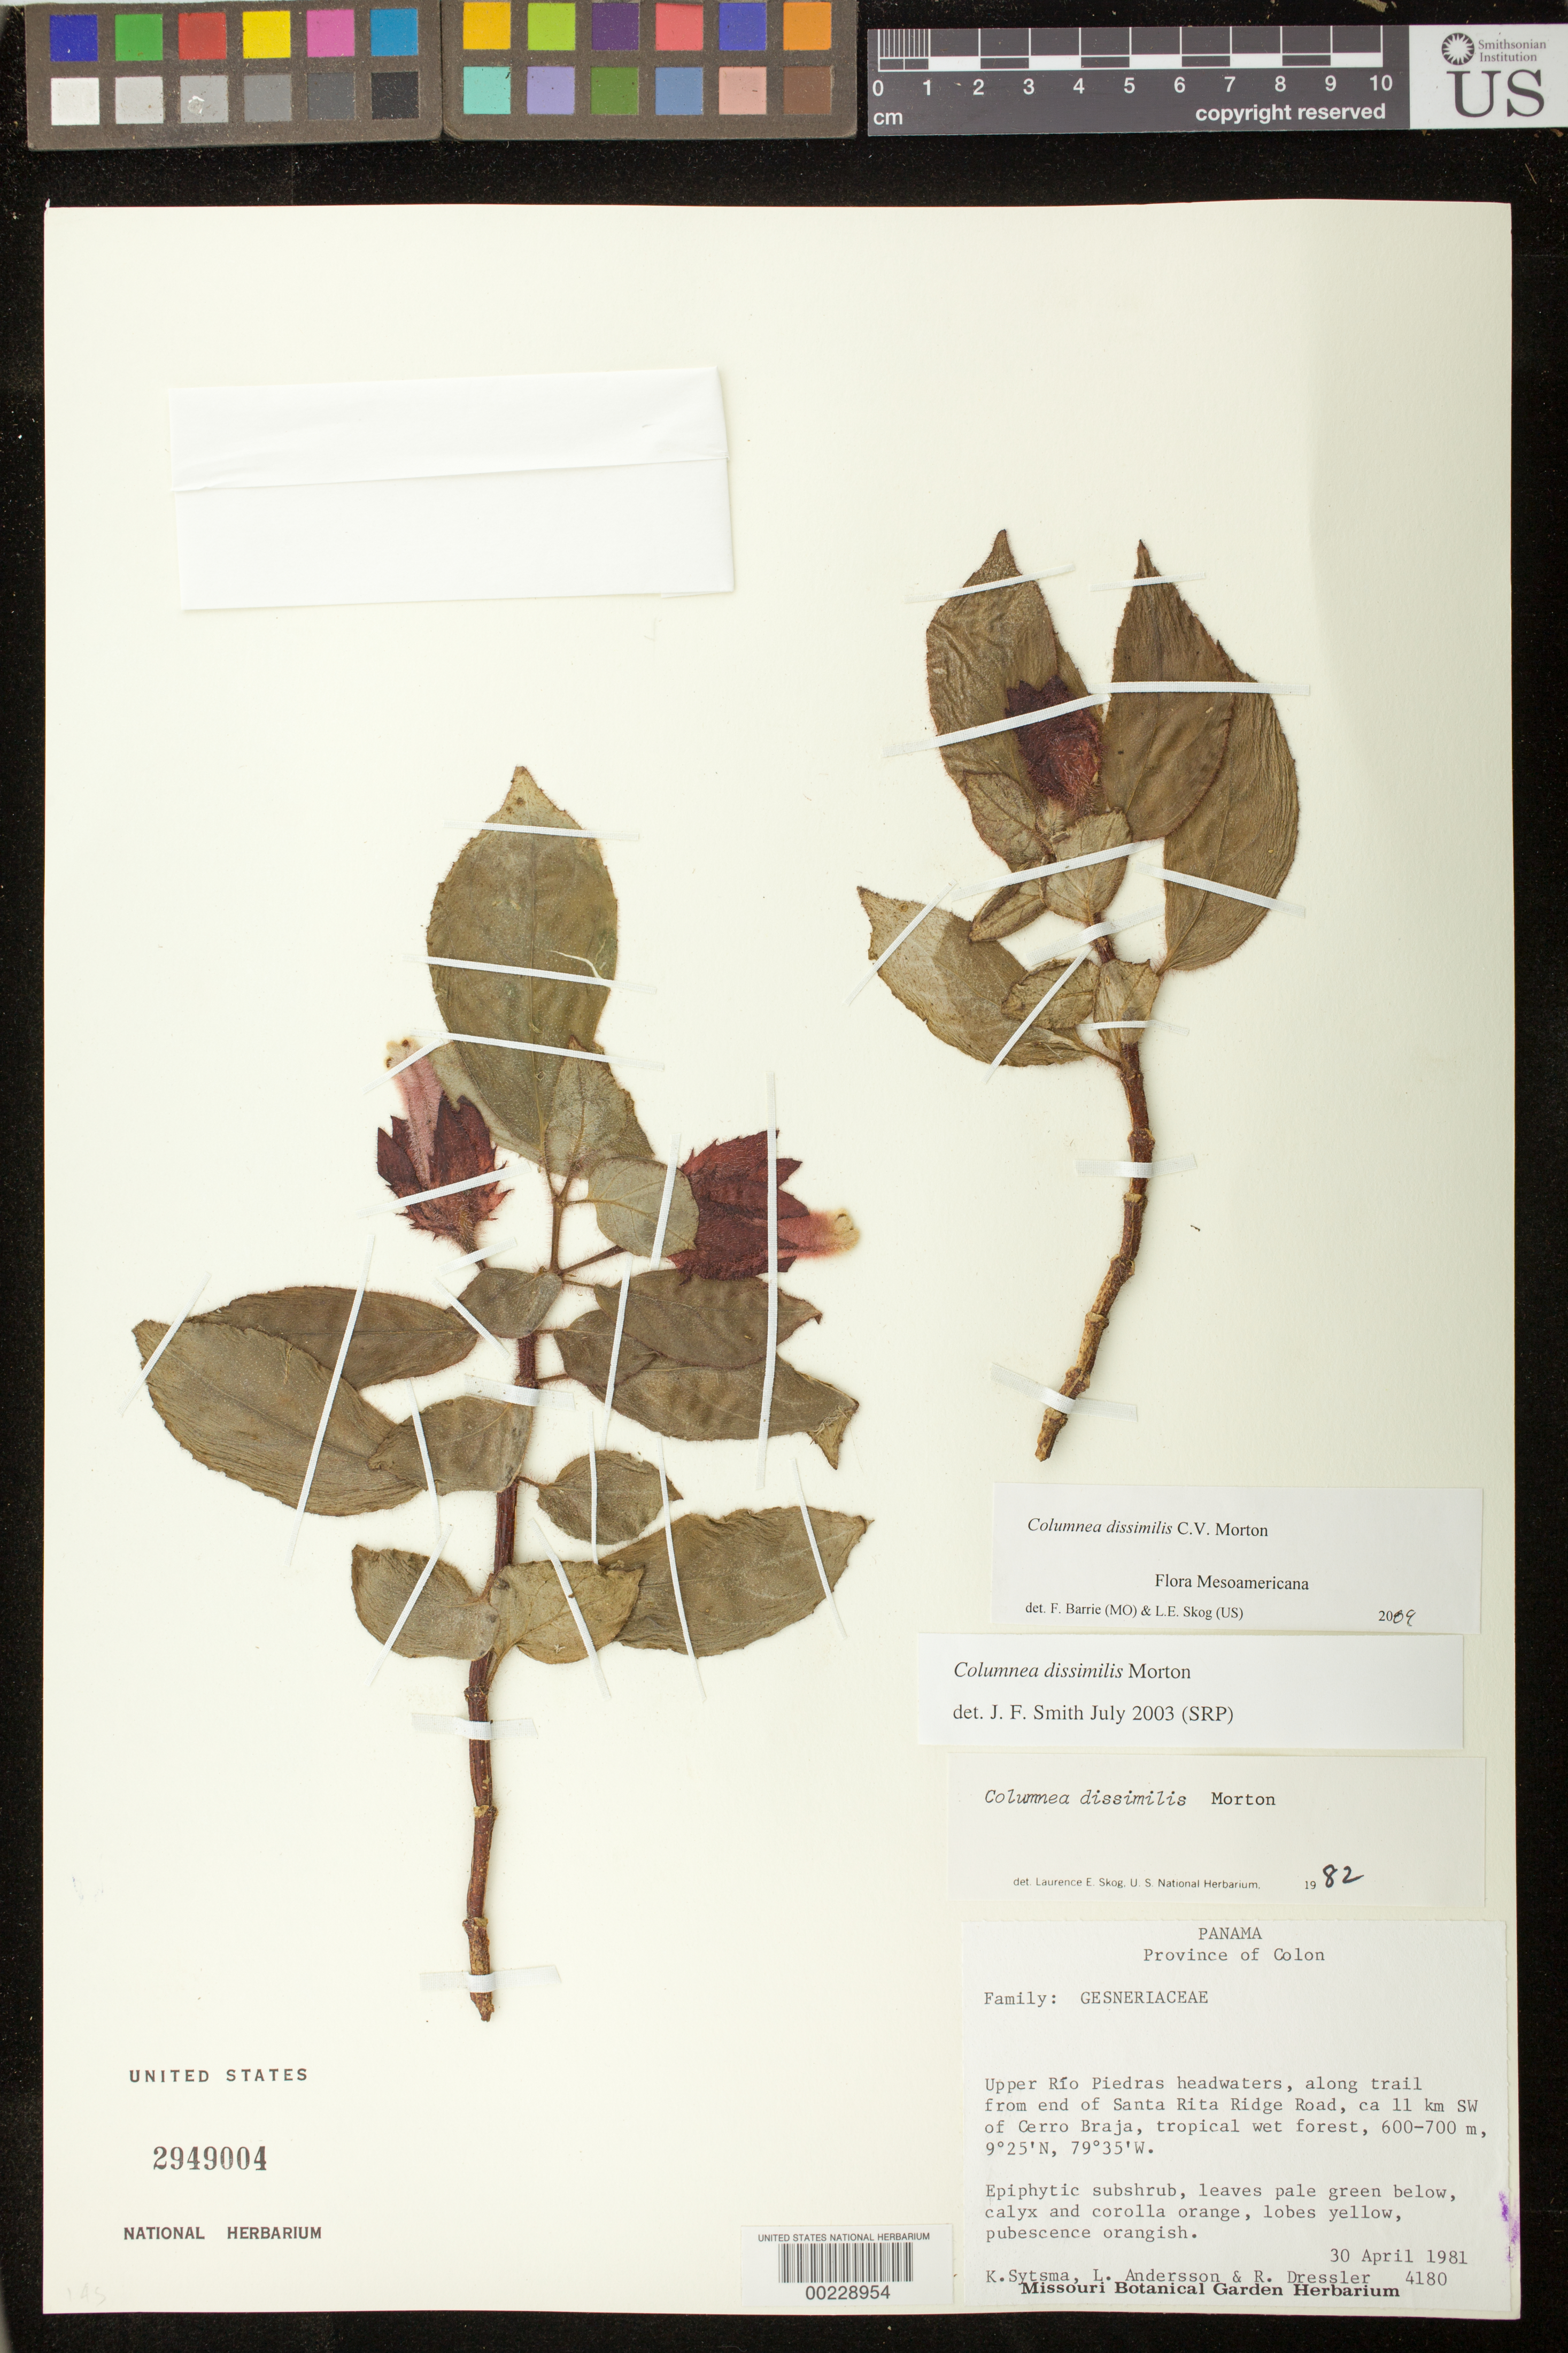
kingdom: Plantae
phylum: Tracheophyta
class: Magnoliopsida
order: Lamiales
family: Gesneriaceae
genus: Columnea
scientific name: Columnea dissimilis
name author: C.V. Morton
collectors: K. J. Sytsma & et al.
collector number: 4180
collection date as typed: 30 Apr 1981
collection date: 1981-04-30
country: Panama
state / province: Colón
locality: Upper Rio Piedras headwaters, along trail from end of Santa Rita ridge road, ca 11 km SW of Cerro Braja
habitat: Tropical wet forest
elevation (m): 600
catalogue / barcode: US 2949004